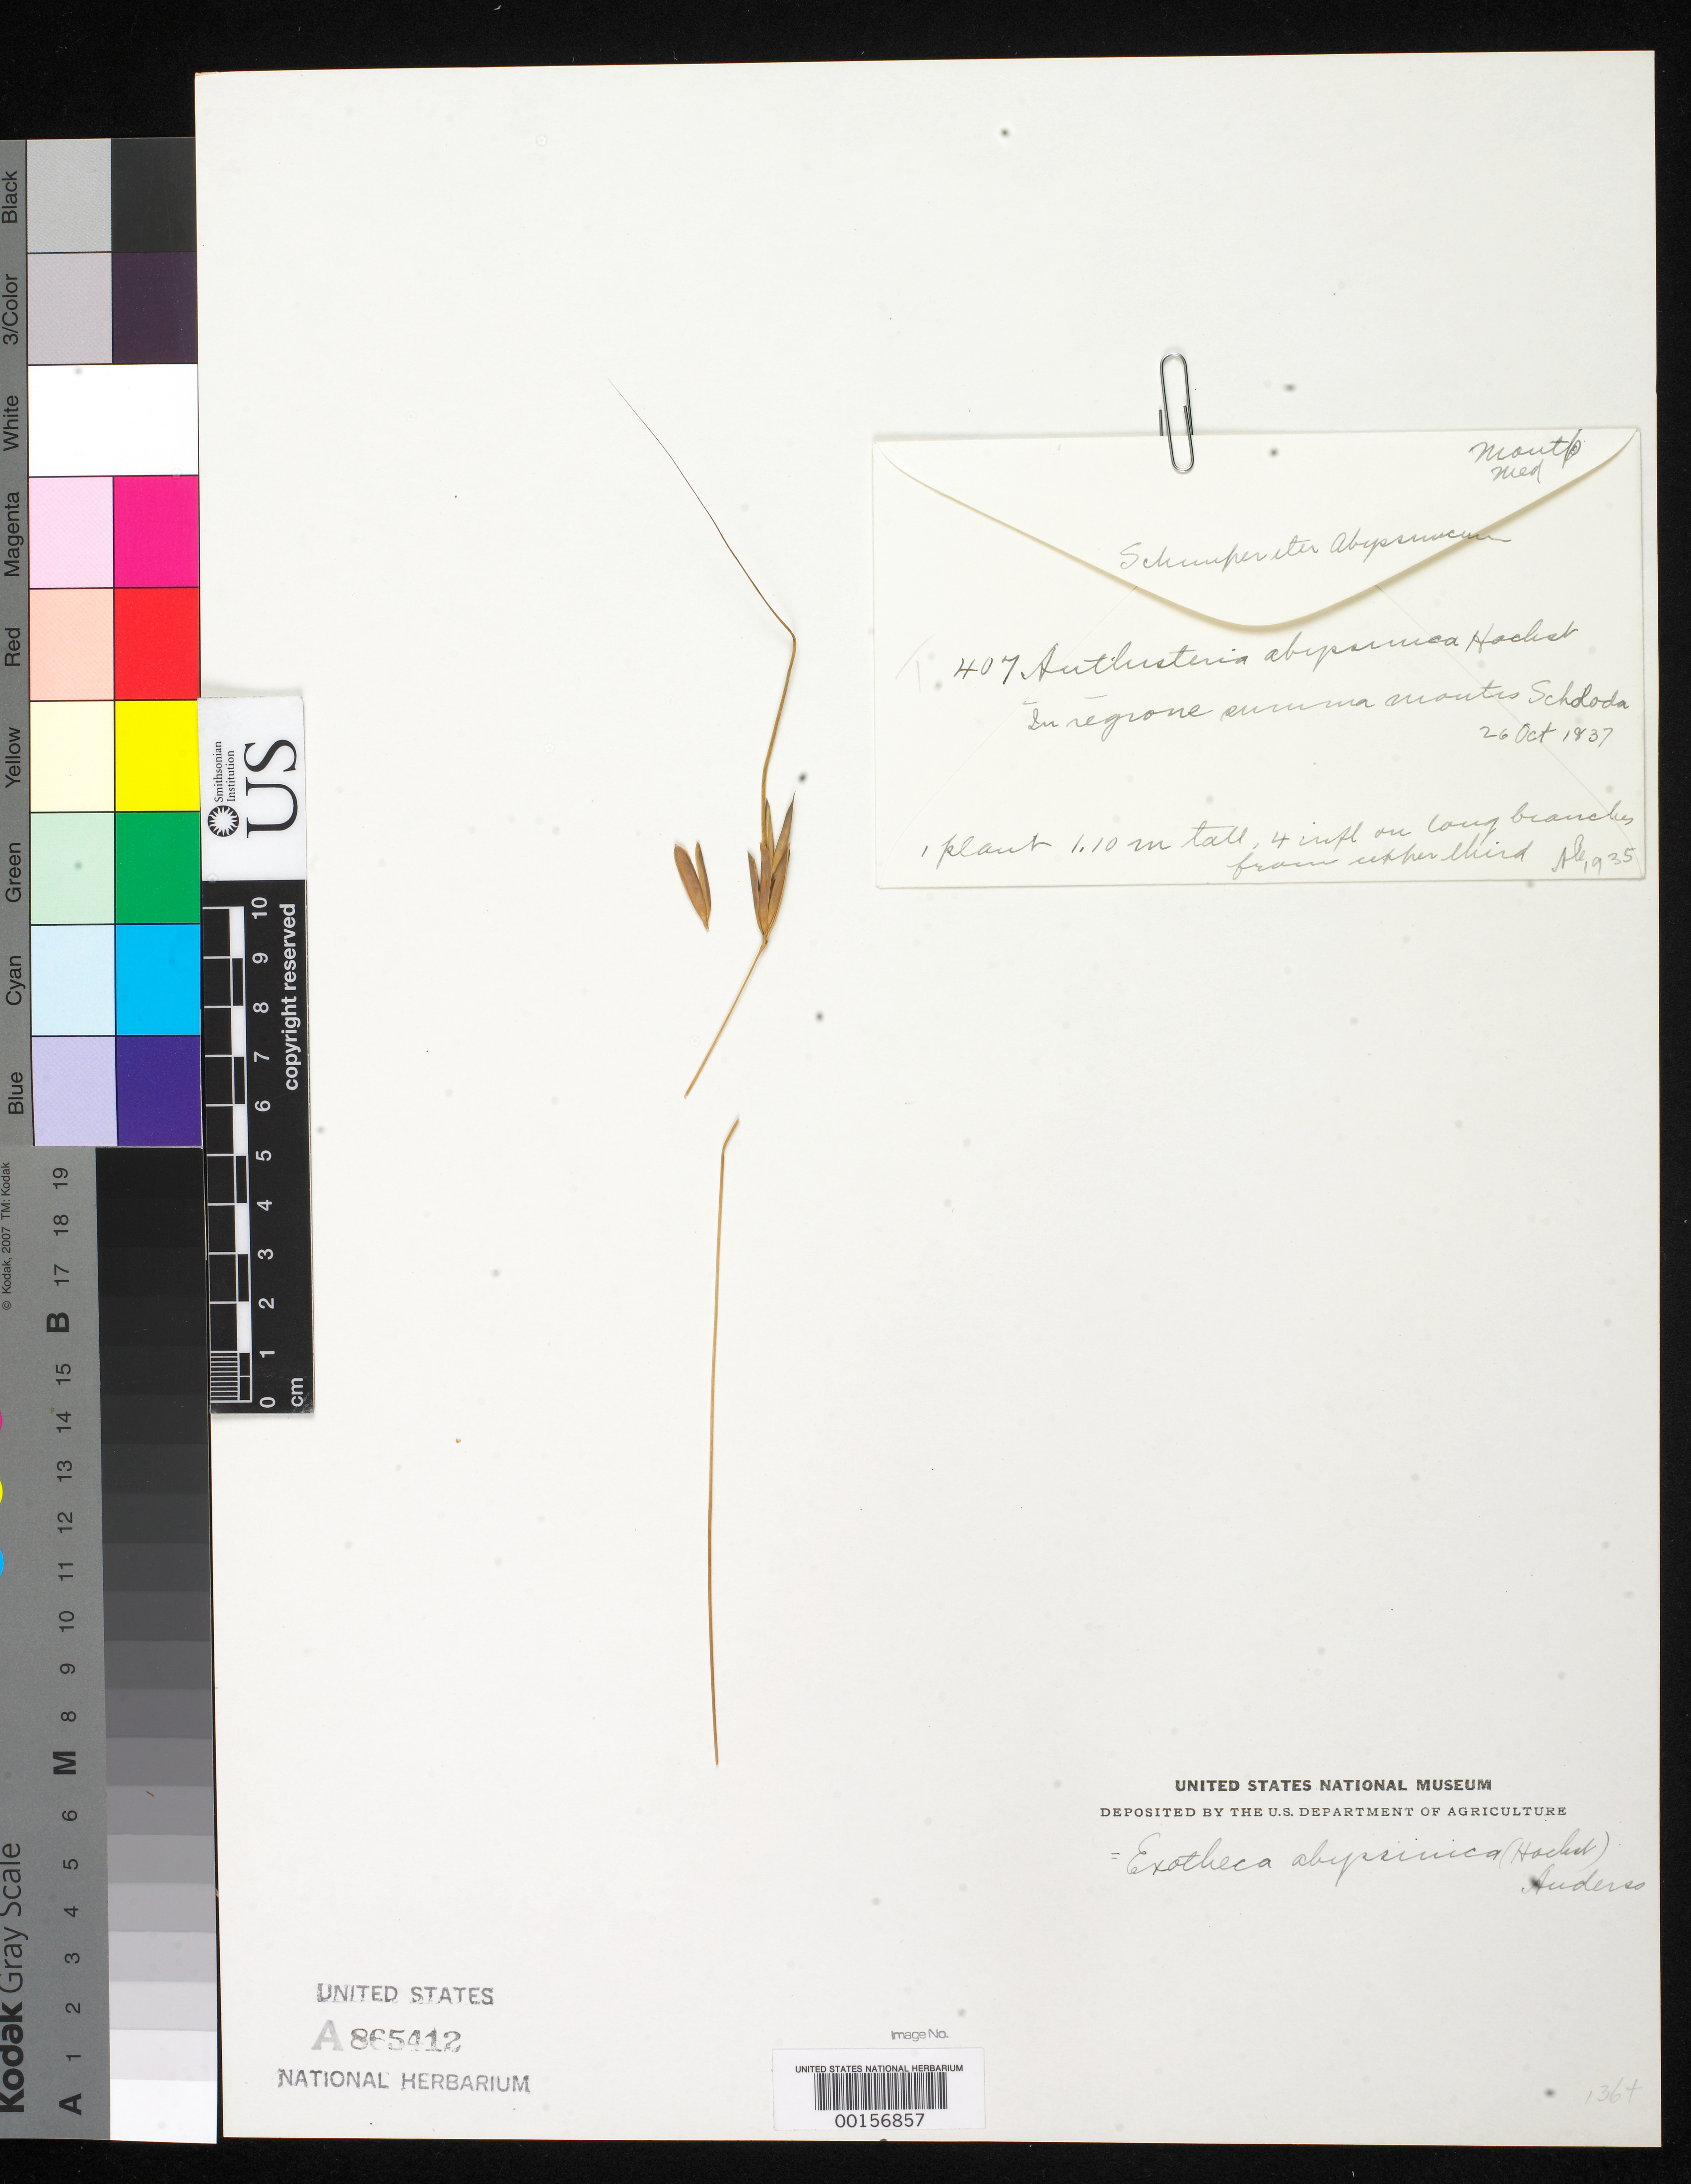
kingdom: Plantae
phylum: Tracheophyta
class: Liliopsida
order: Poales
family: Poaceae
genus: Anthistiria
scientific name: Anthistiria abyssinica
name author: Hochst. ex A. Rich.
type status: Type Fragment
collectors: G. W. Schimper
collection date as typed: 26 --- 1837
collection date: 1837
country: Ethiopia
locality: Reg. montis Selleuda, near Adoua.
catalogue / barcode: US 865412A